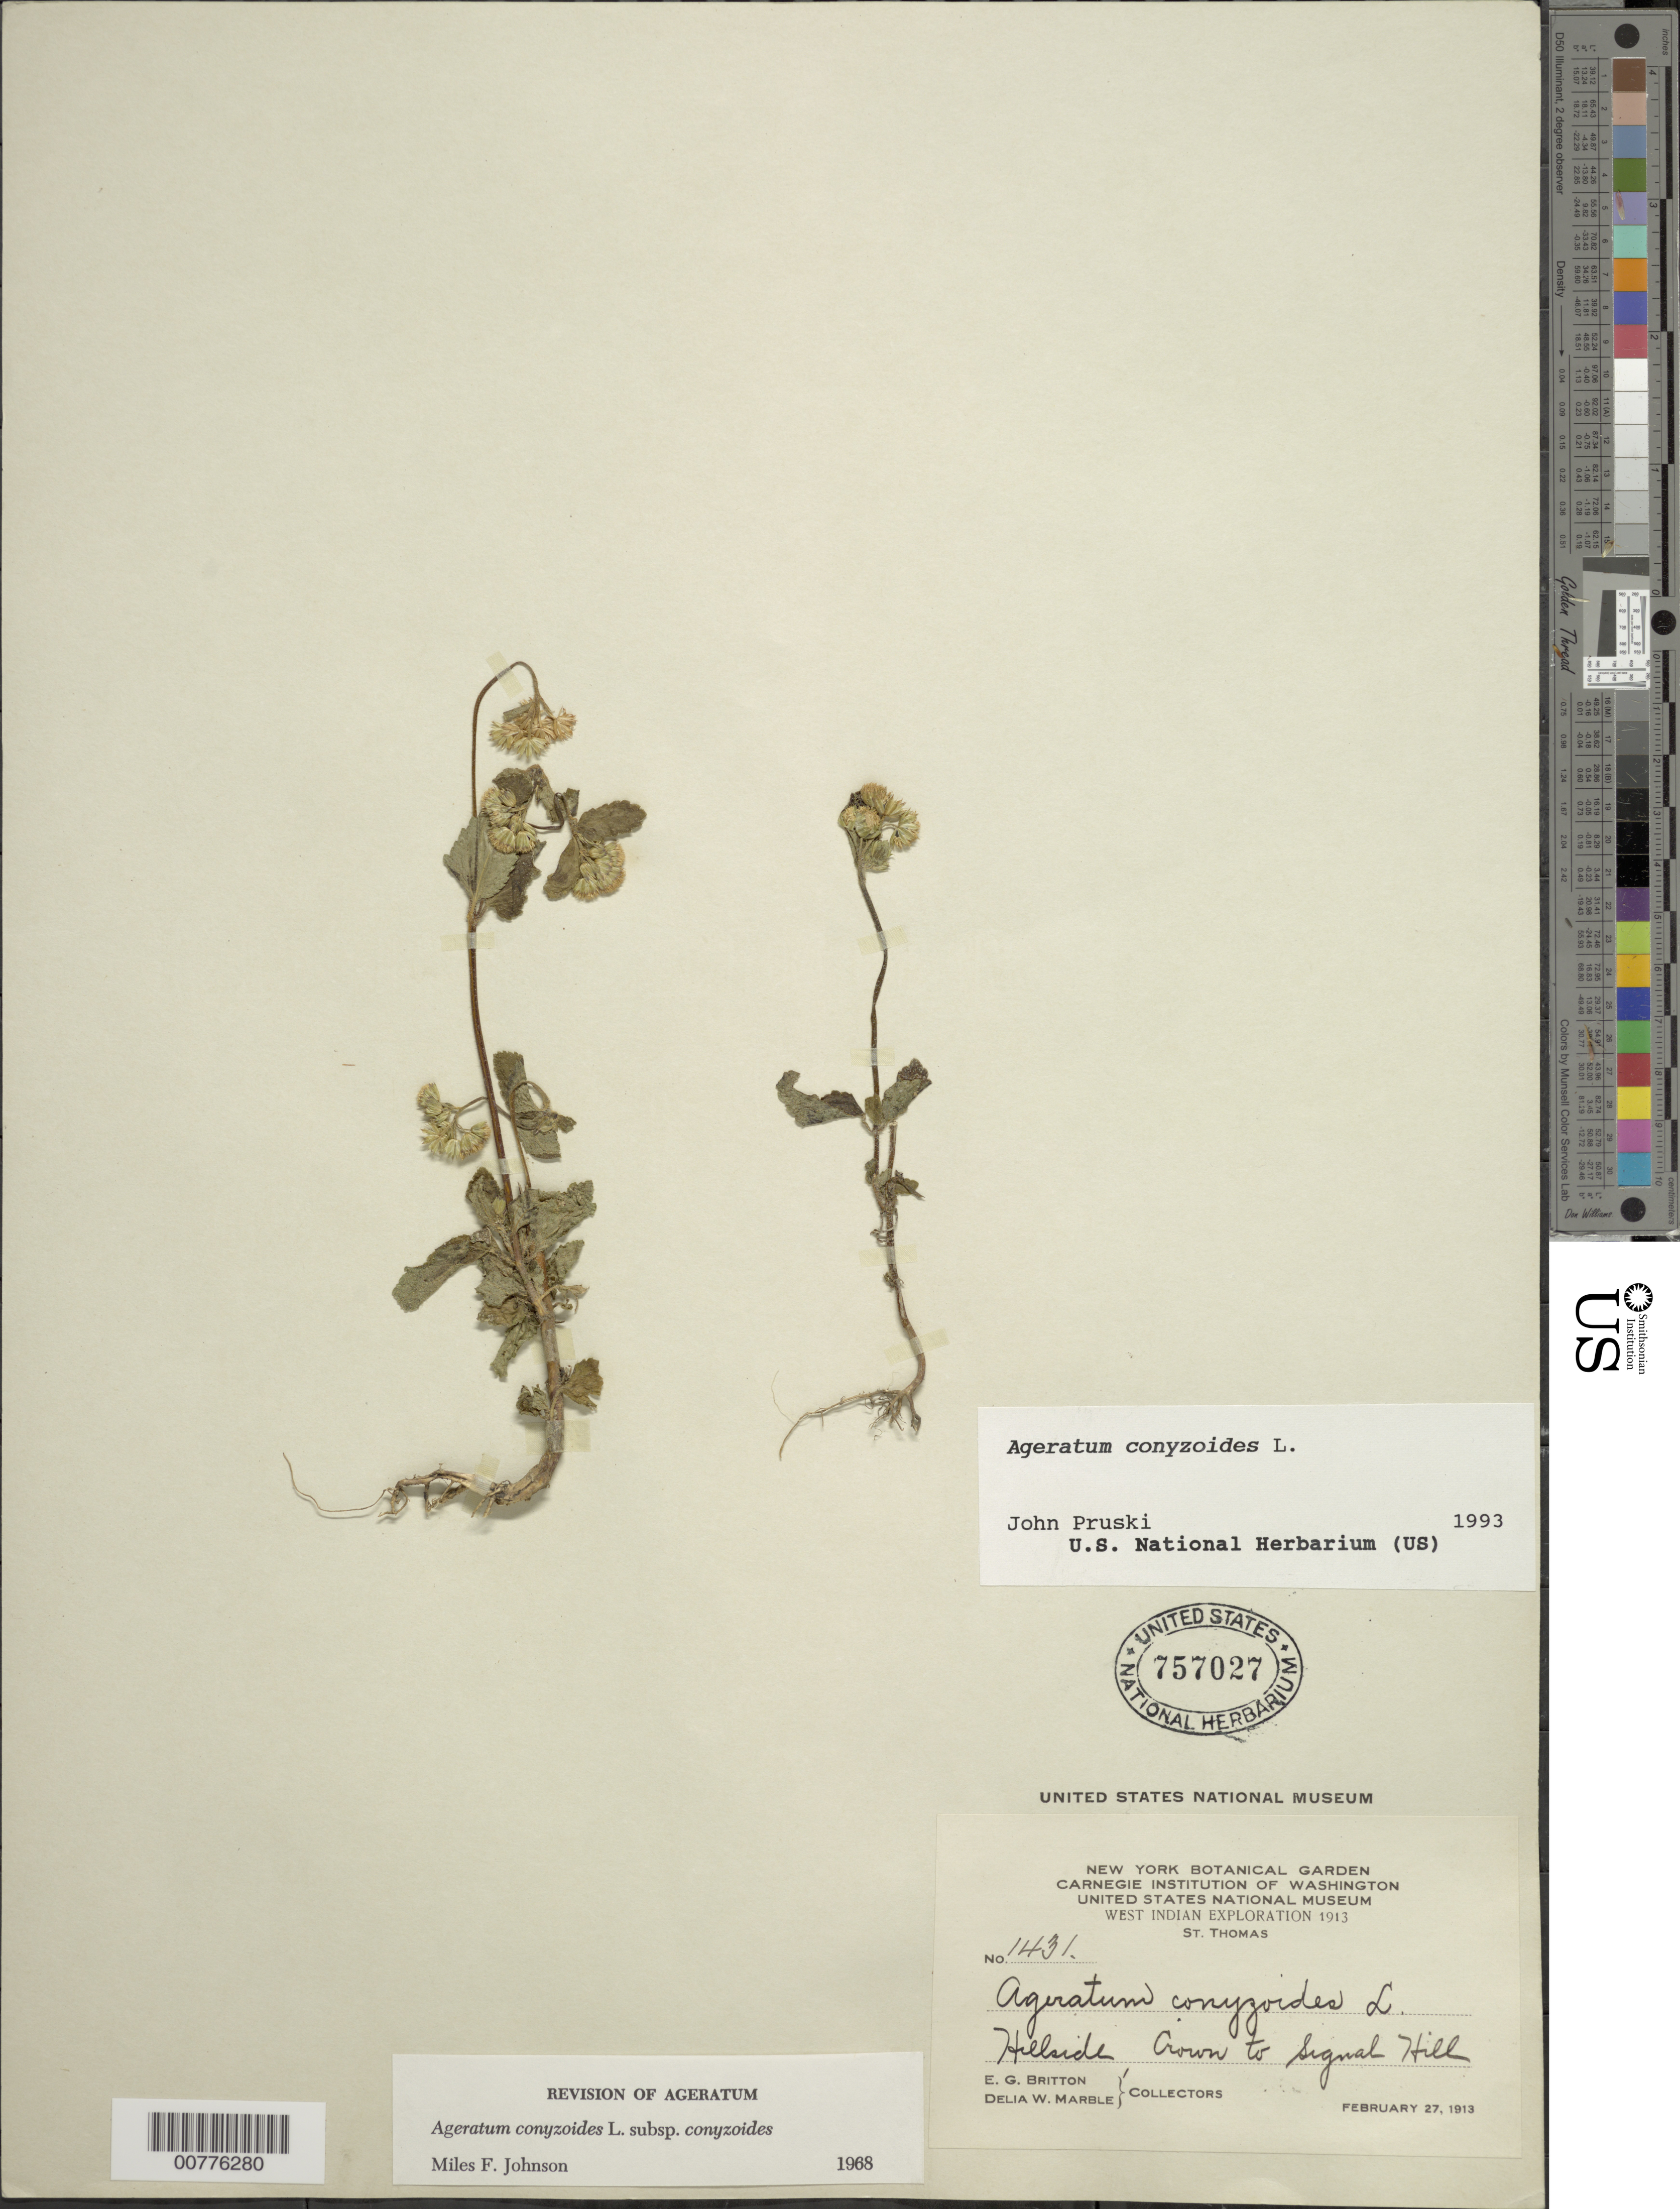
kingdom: Plantae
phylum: Tracheophyta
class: Magnoliopsida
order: Asterales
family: Asteraceae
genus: Ageratum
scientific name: Ageratum conyzoides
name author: L.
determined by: Pruski, J. F.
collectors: E. G. Britton & D. W. Marble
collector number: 1431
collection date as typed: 27 Feb 1913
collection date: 1913-02-27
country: U.S. Virgin Islands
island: St. John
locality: Hillside, Crown to Signal Hill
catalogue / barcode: US 757027